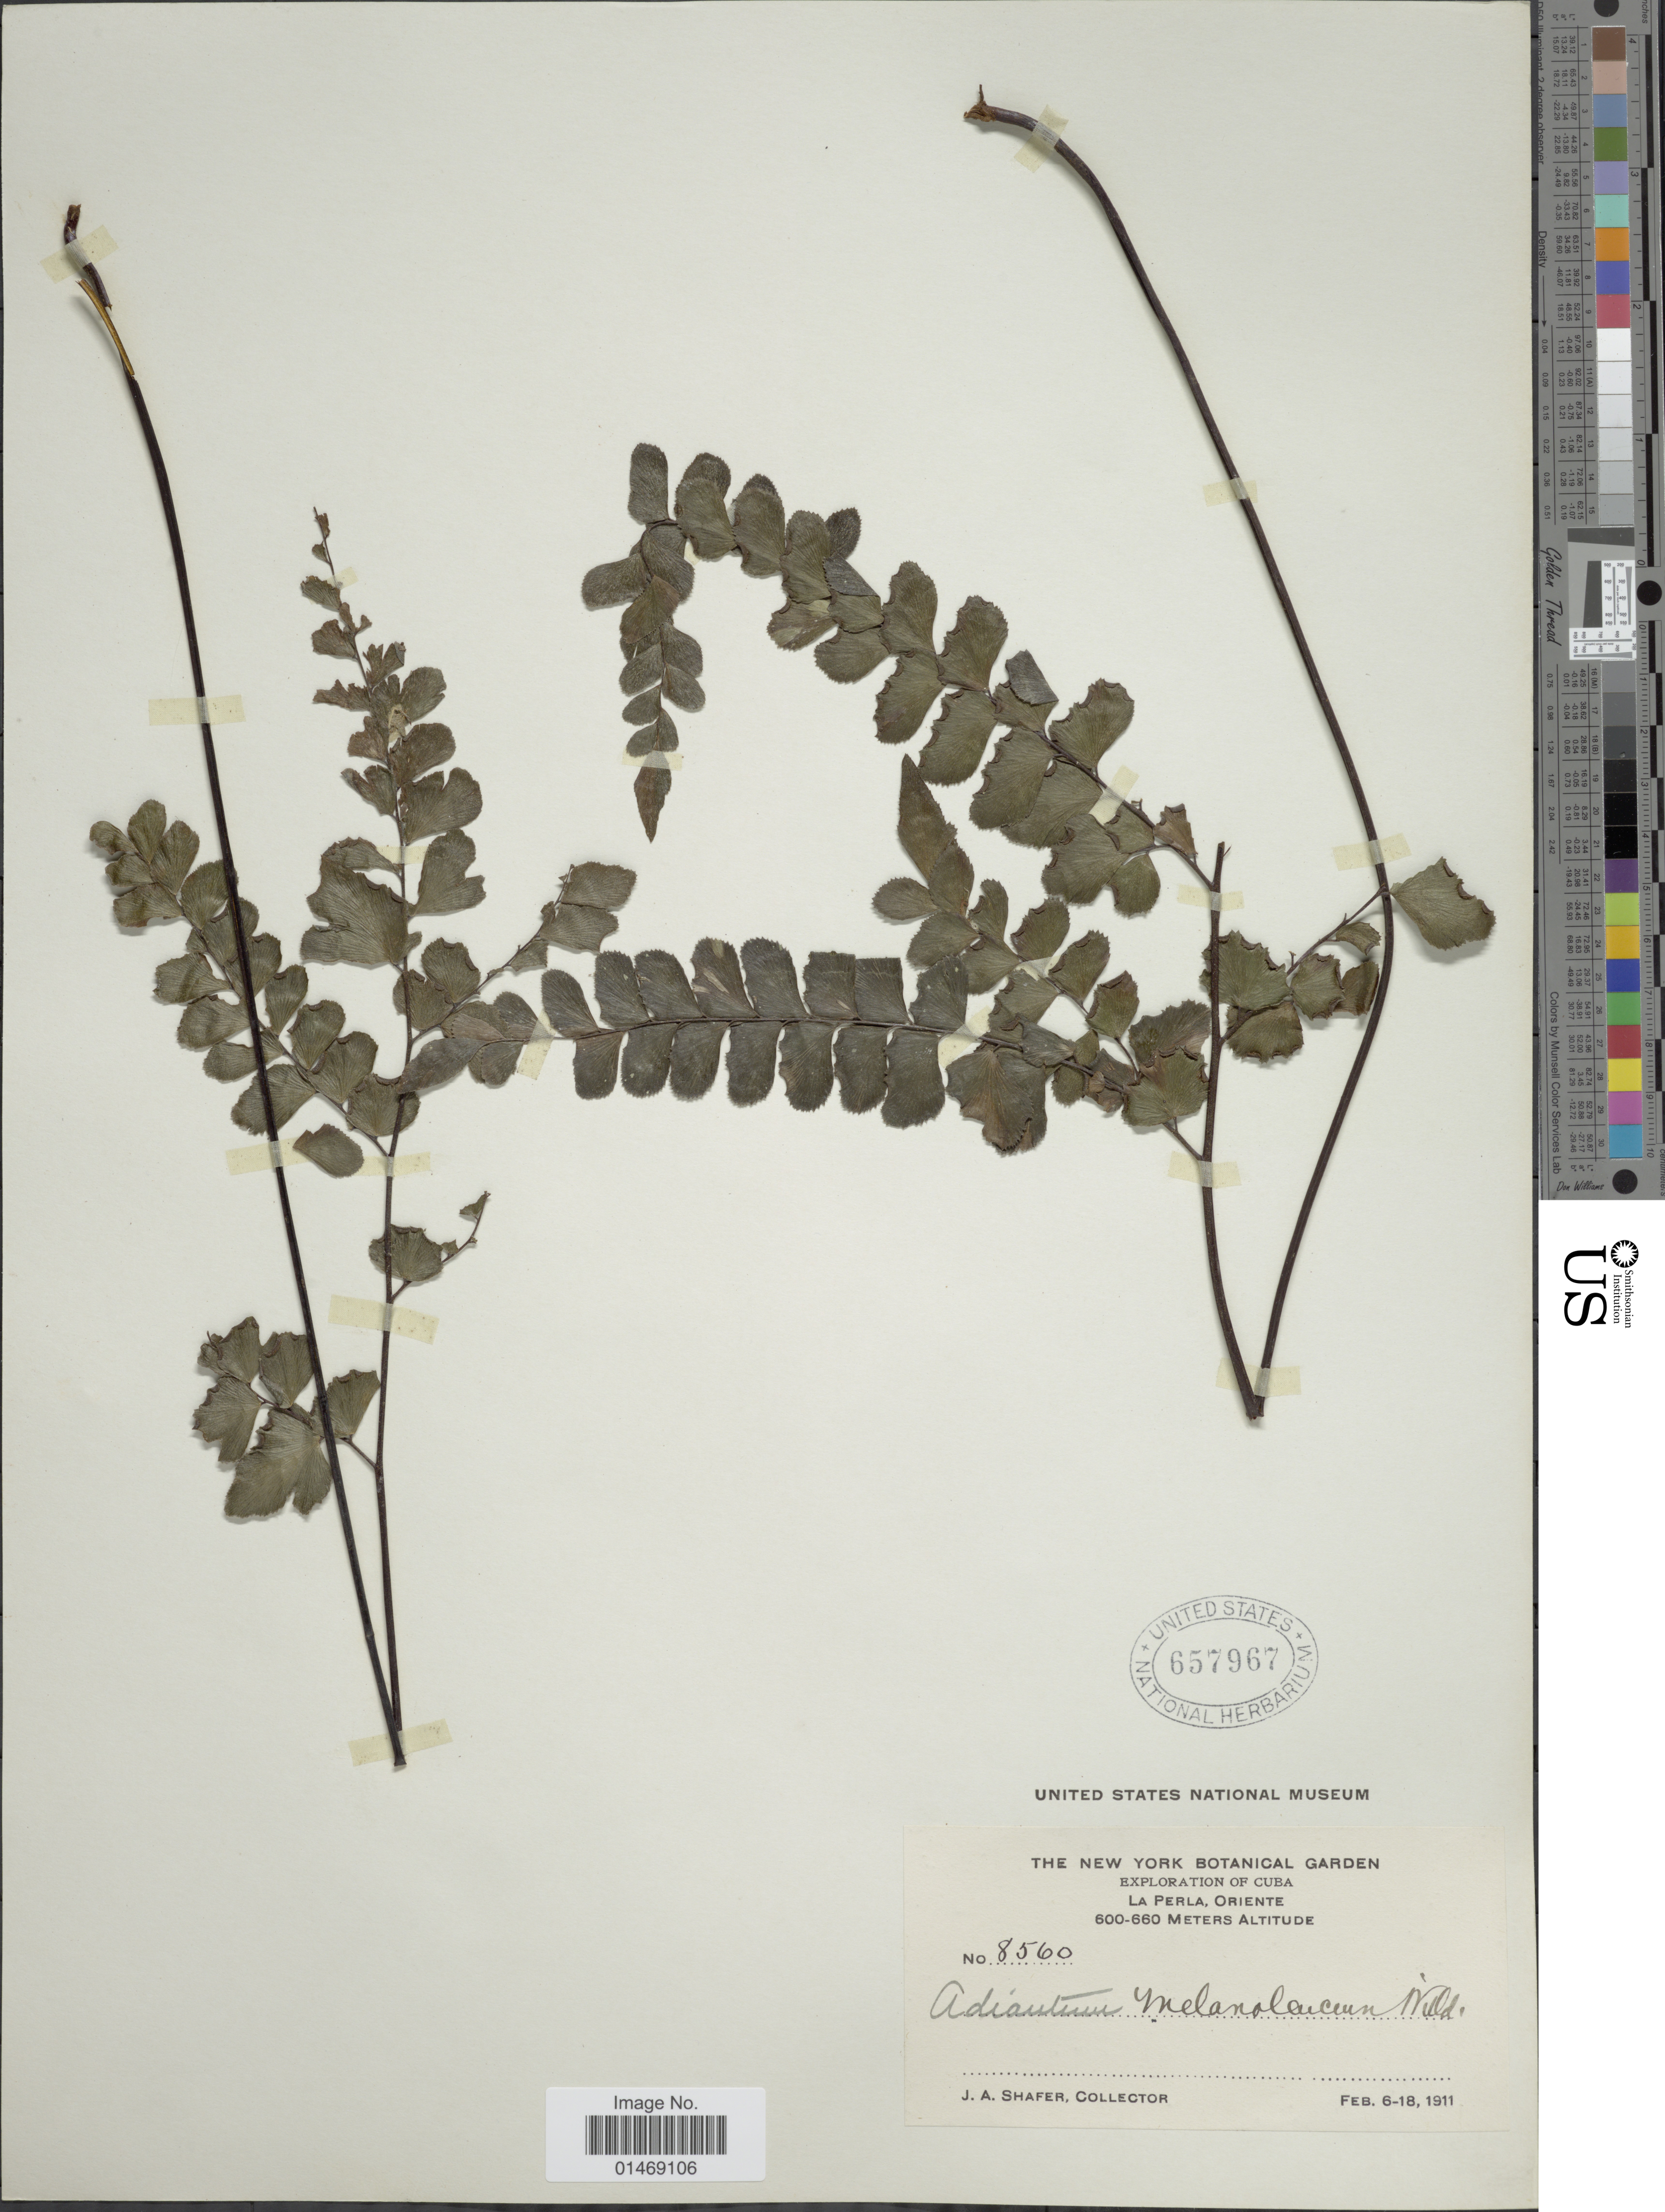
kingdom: Plantae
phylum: Tracheophyta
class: Polypodiopsida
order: Polypodiales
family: Pteridaceae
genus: Adiantum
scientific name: Adiantum melanoleucum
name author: Willd.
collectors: J. A. Shafer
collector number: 8560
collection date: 1911-02-06/1911-02-18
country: Cuba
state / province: Oriente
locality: La Perla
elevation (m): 600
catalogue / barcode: US 657967